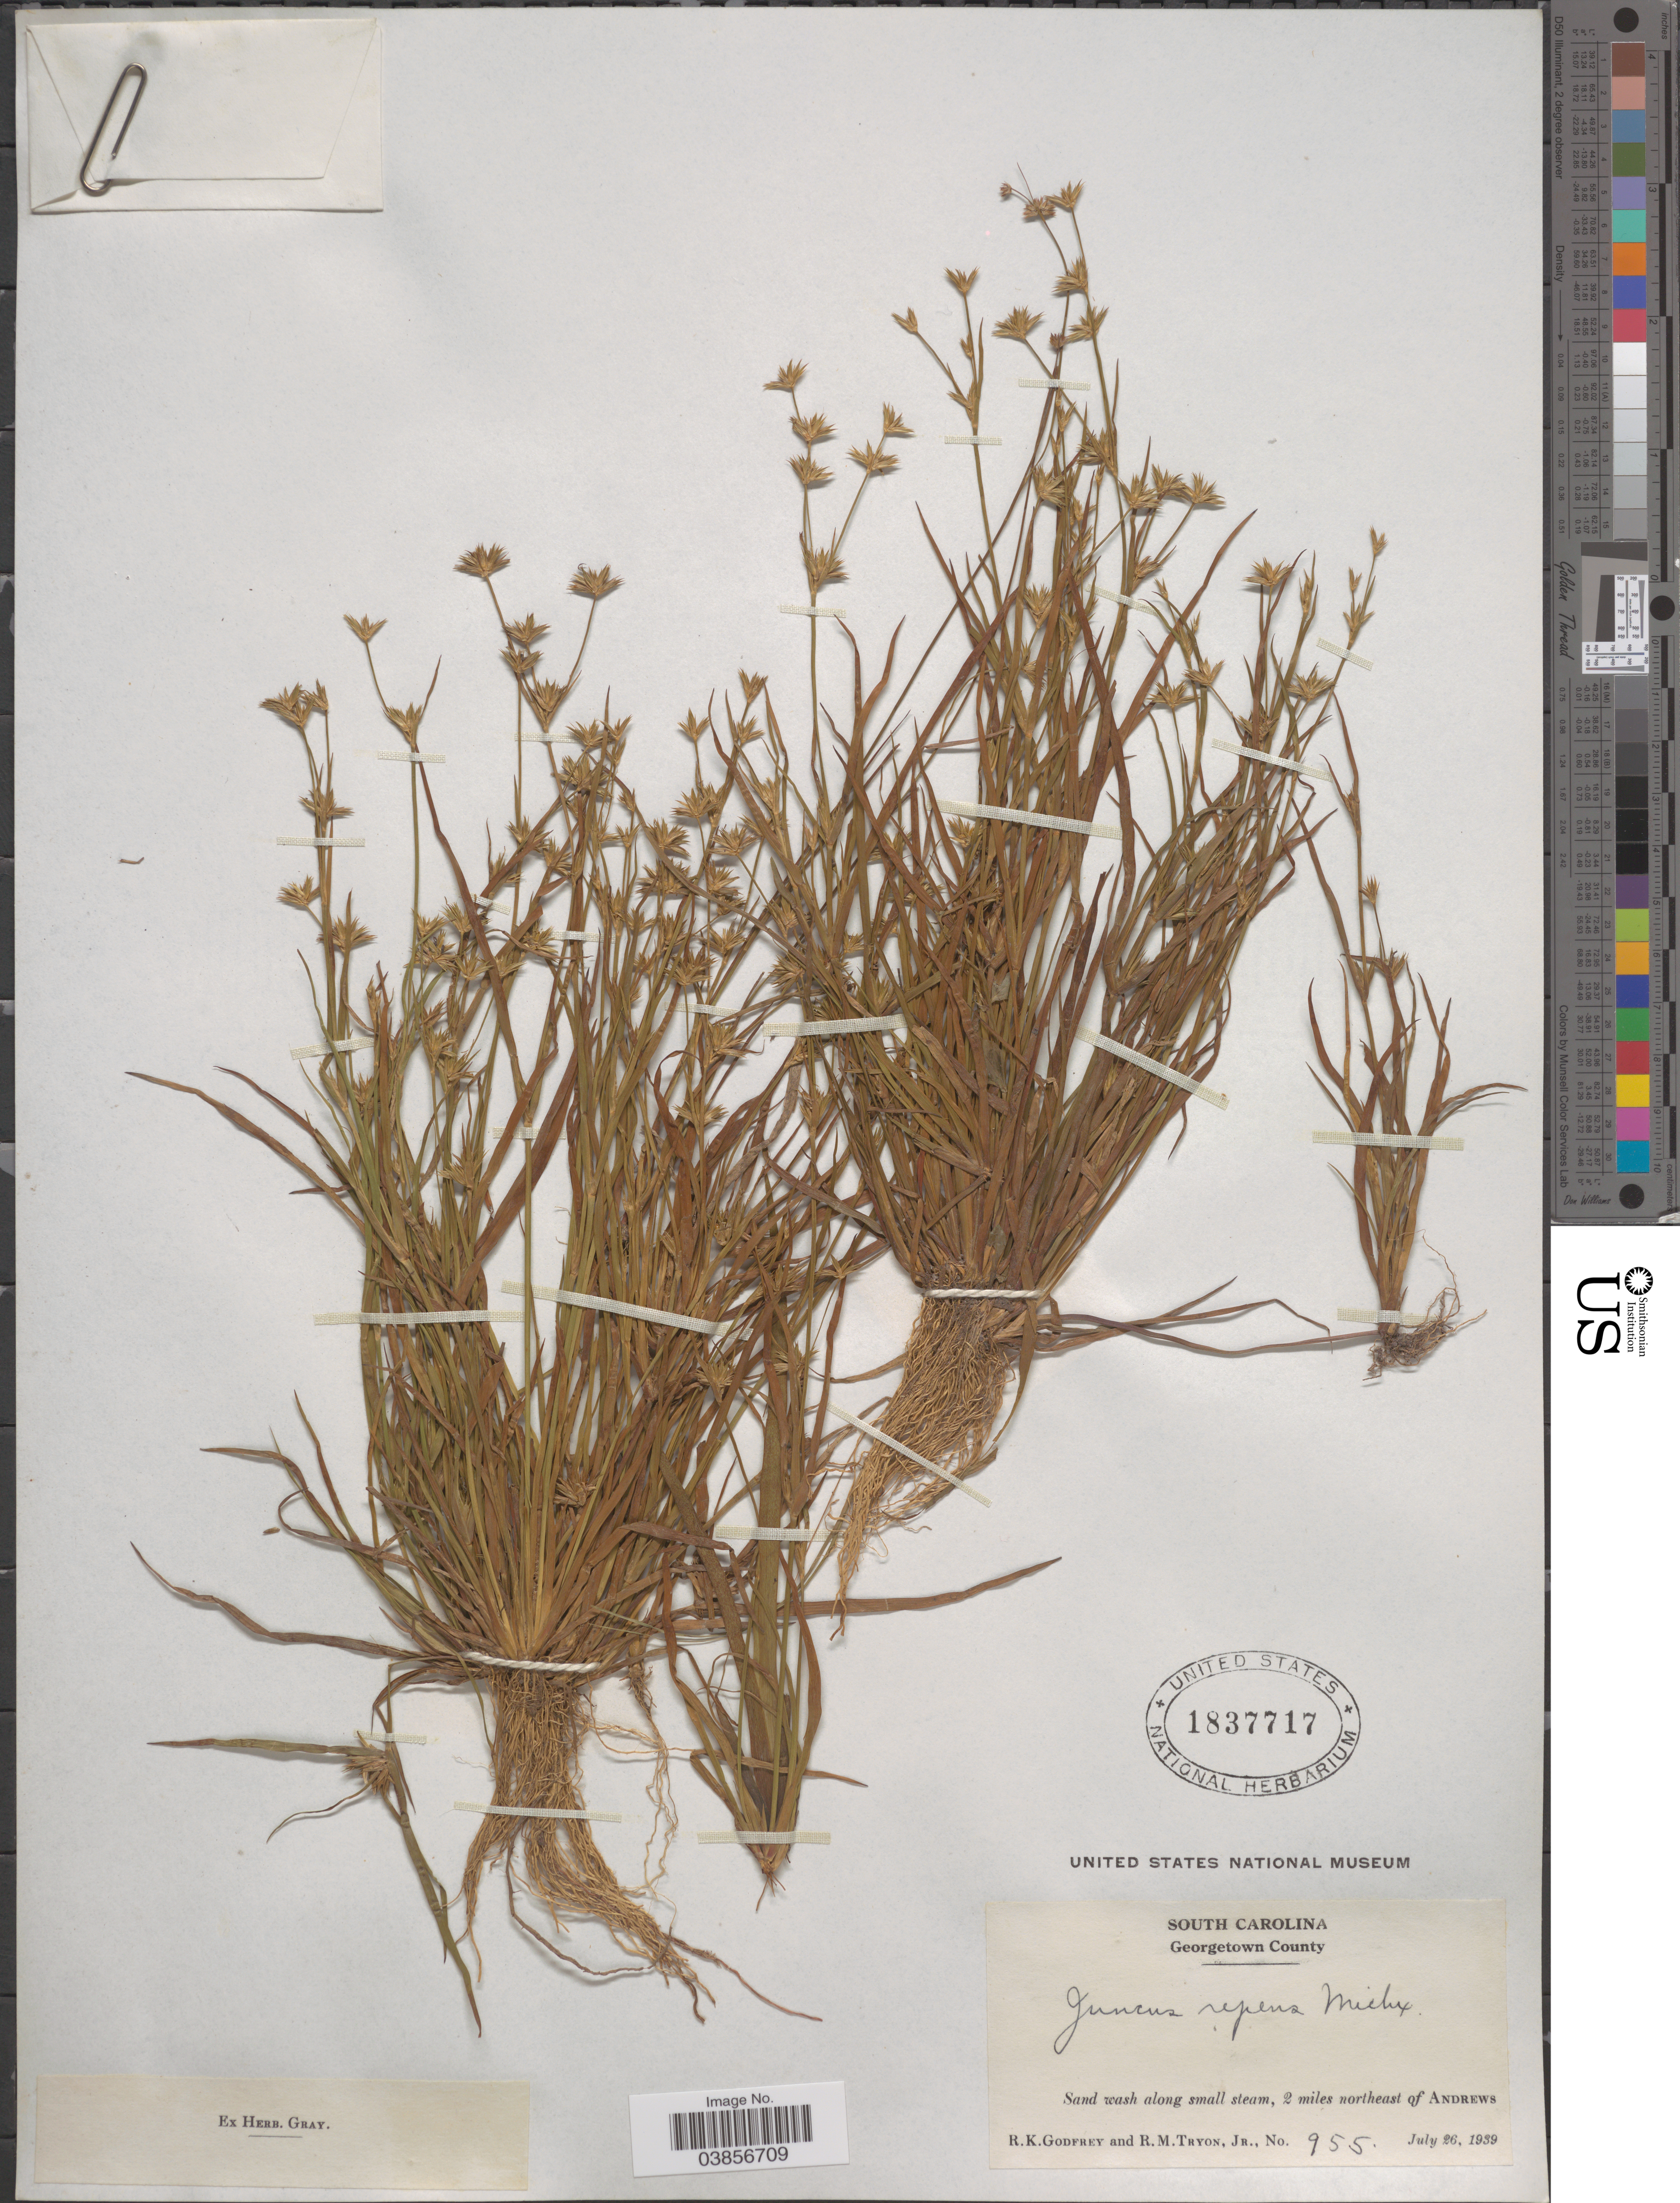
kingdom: Plantae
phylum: Tracheophyta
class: Liliopsida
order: Poales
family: Juncaceae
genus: Juncus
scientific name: Juncus repens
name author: Michx.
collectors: R. K. Godfrey & R. Tryon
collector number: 955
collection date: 1939-07-26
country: United States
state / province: South Carolina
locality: Georgetown County. 2 miles northeast of Andrews.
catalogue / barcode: US 1837717